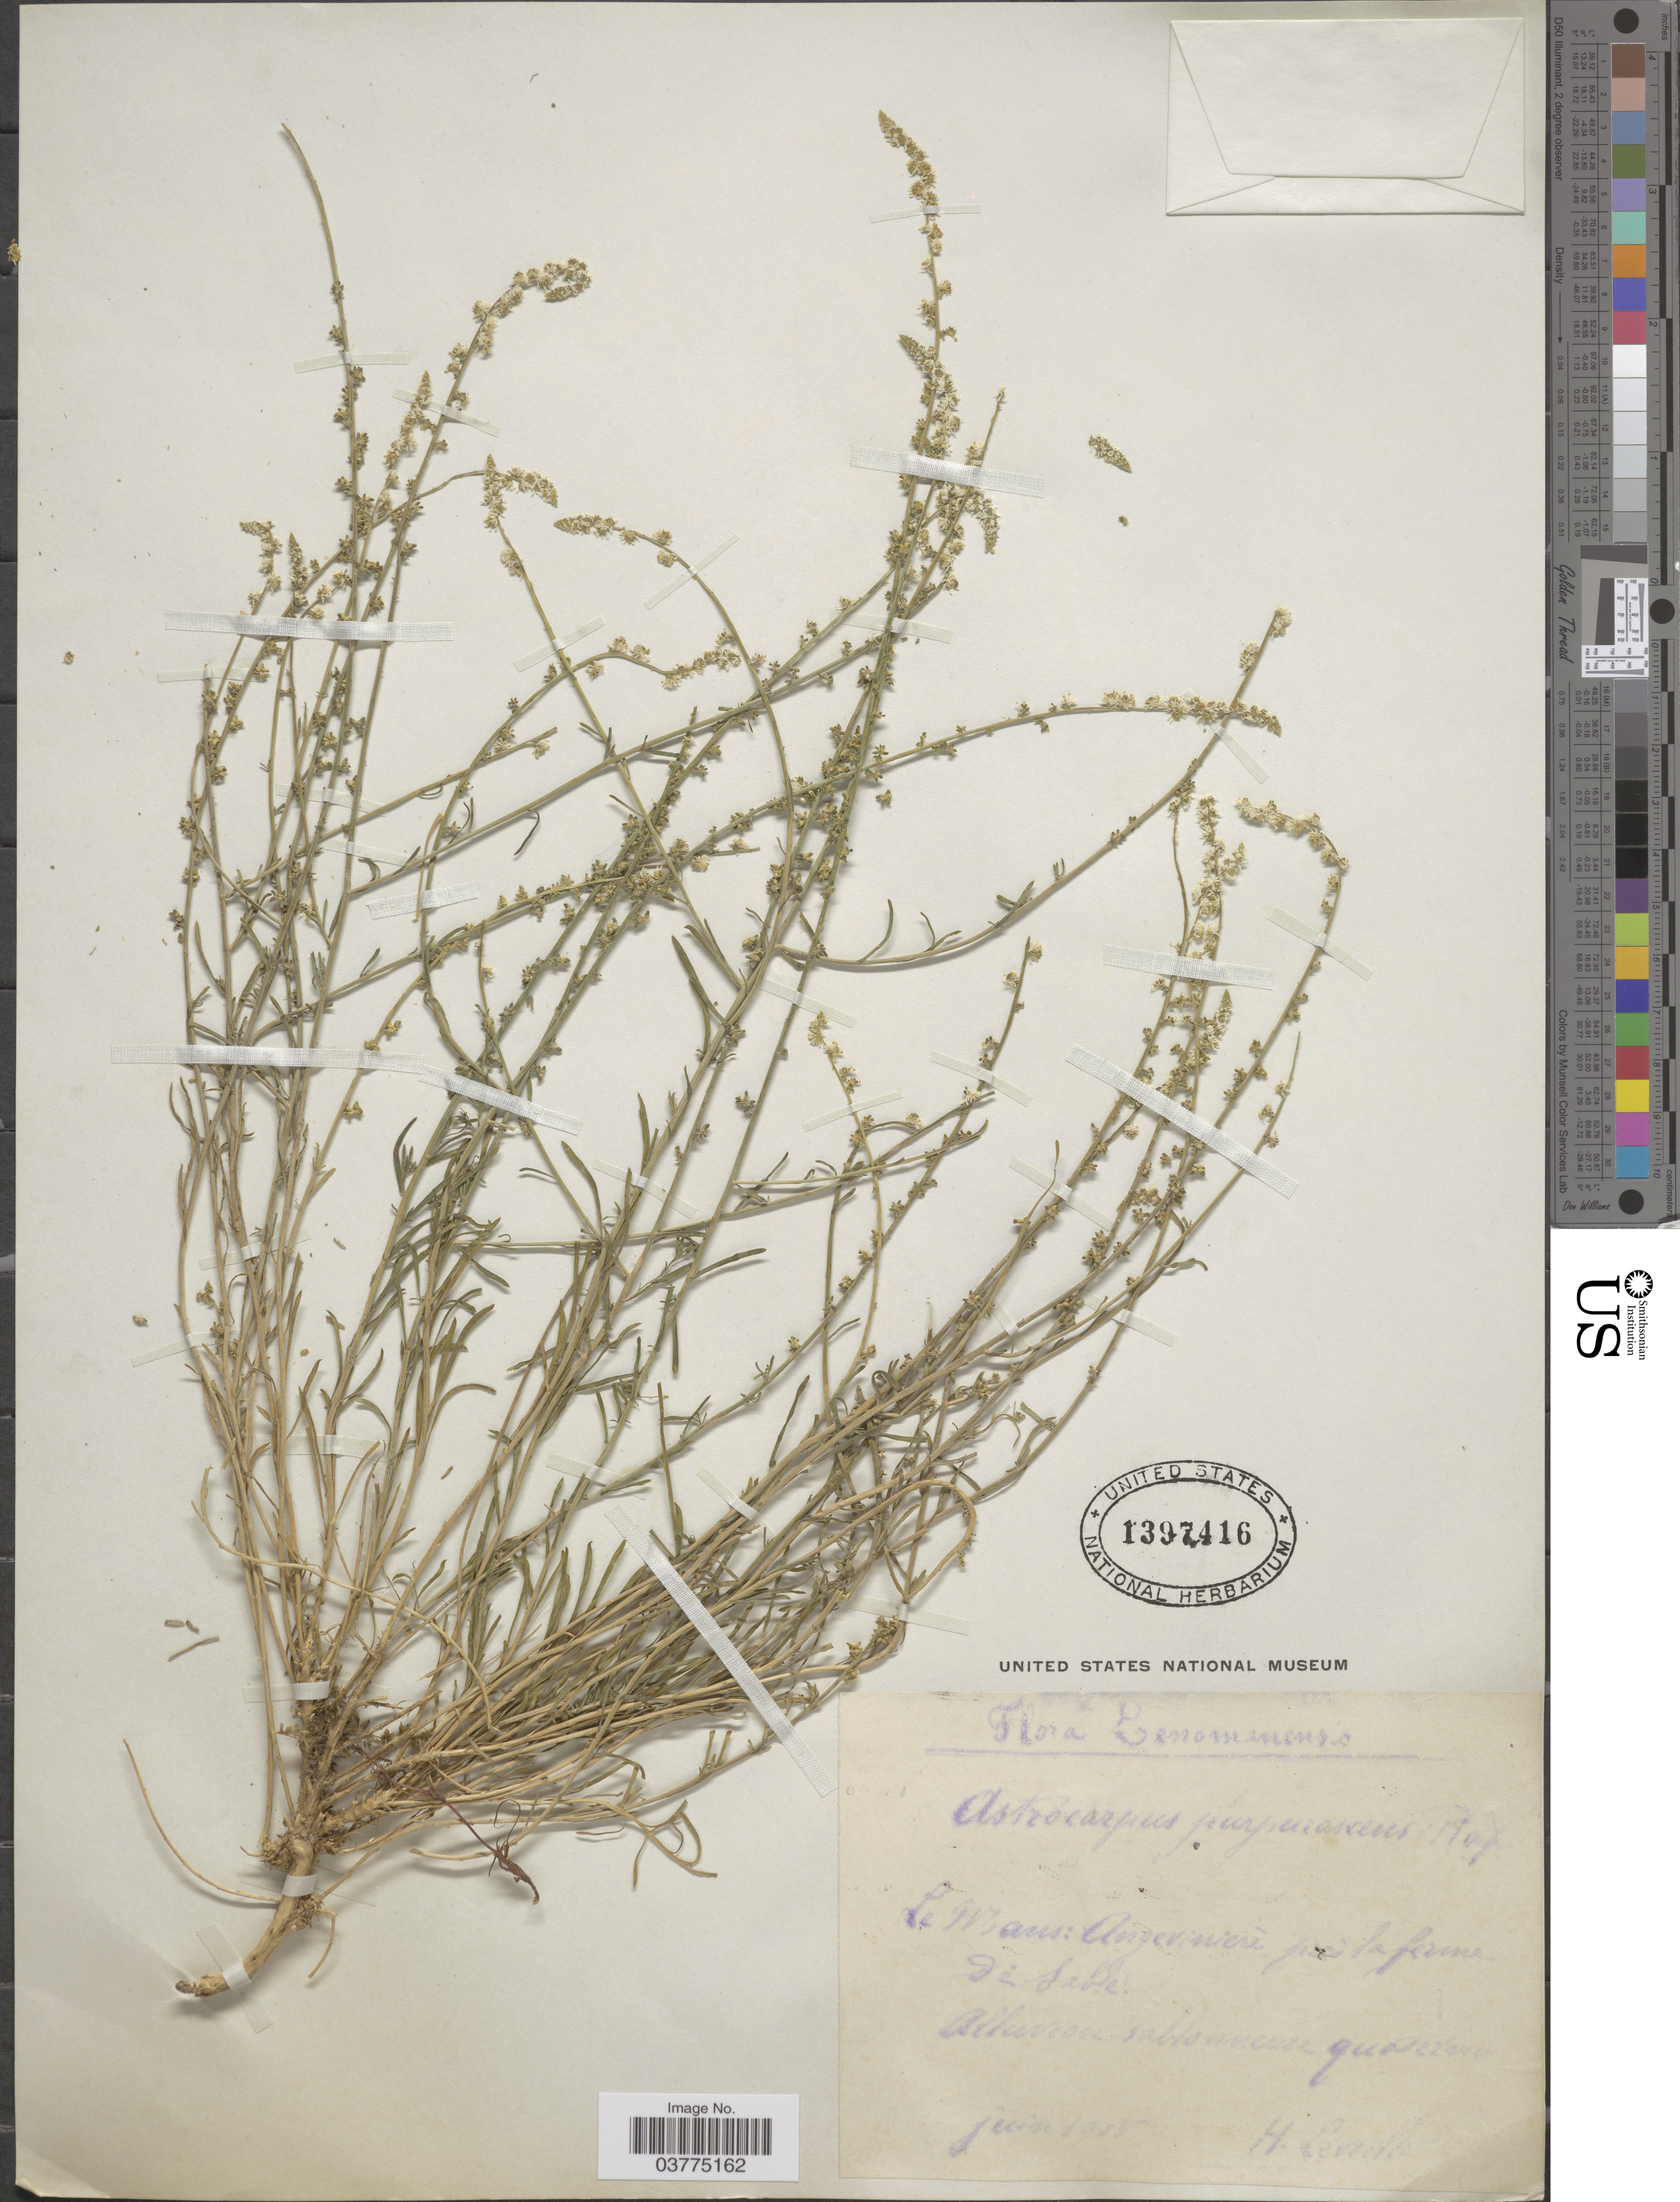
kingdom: Plantae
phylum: Tracheophyta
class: Magnoliopsida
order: Brassicales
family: Resedaceae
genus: Sesamoides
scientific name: Sesamoides purpurascens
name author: (L.) G. López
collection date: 1905-06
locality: Genomenenso. Le Maus: Angeriviere pres la ferme de Sable. Alluvian sablo incuse guatezure. [interpreted]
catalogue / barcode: US 1397416